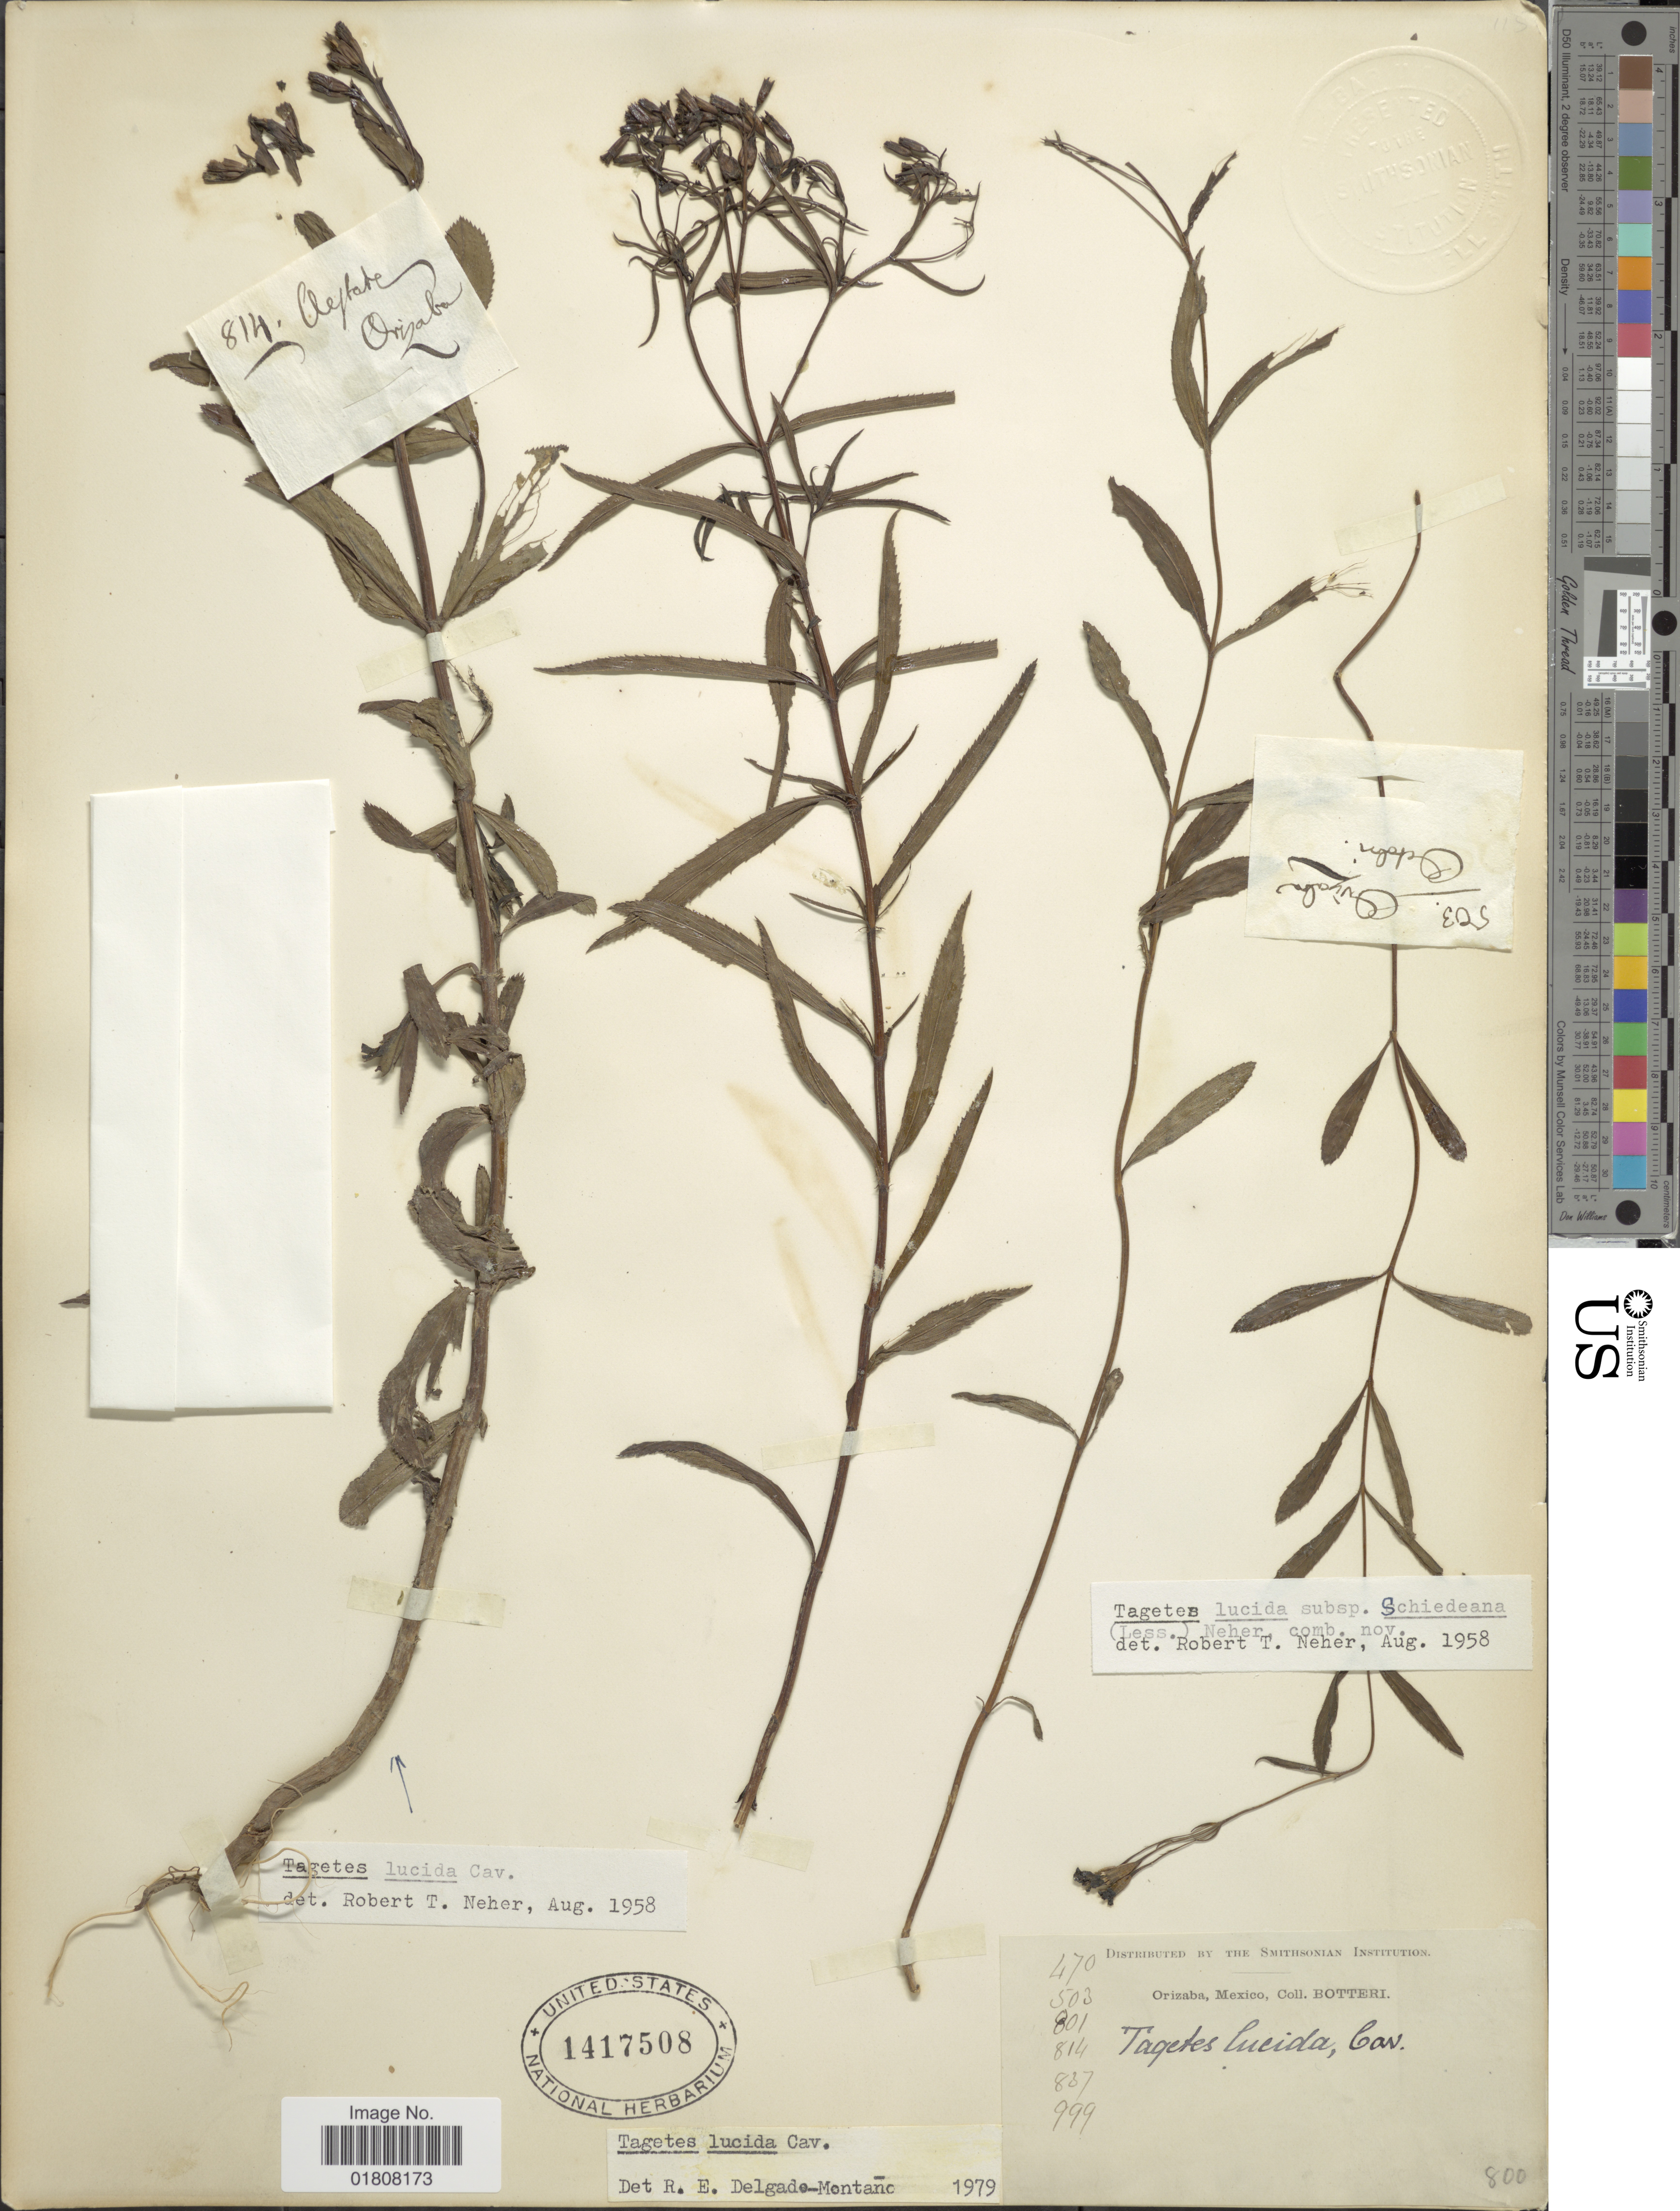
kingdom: Plantae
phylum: Tracheophyta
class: Magnoliopsida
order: Asterales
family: Asteraceae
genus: Tagetes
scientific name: Tagetes lucida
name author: Cav.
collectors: -. Botteri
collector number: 470/503/801/814/837/999?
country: Mexico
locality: Orizaba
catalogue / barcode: US 1417508